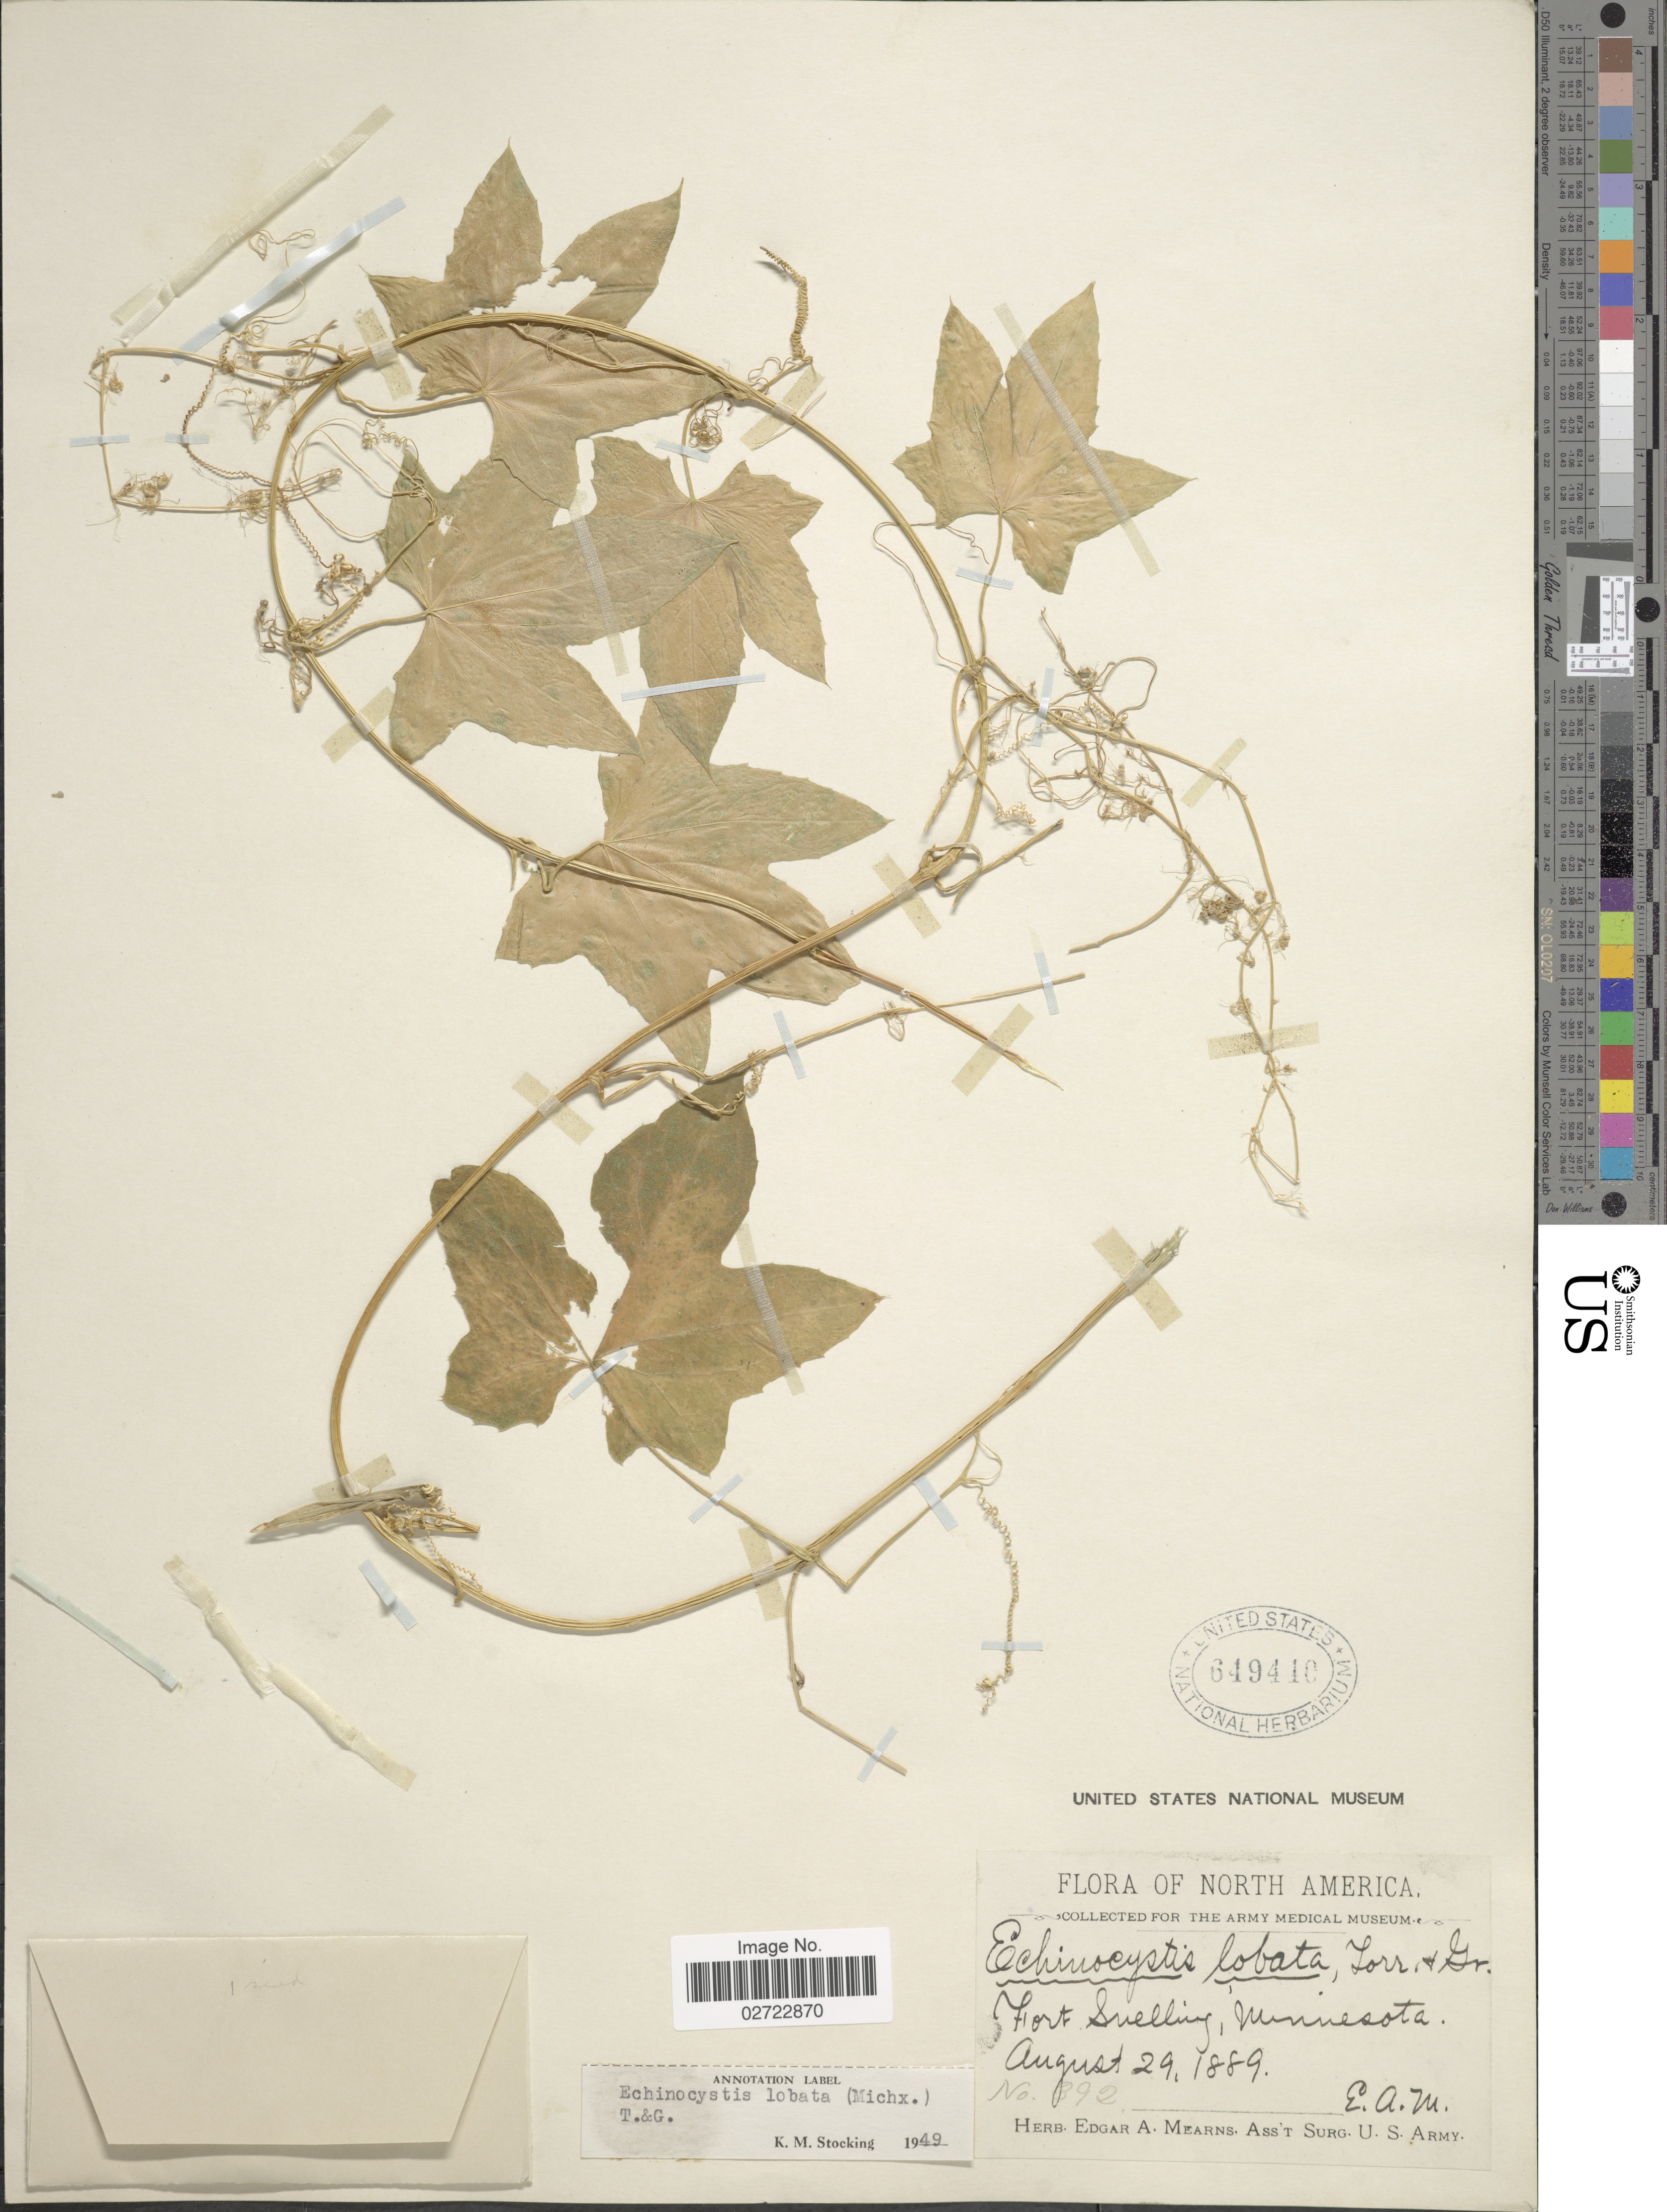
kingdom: Plantae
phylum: Tracheophyta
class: Magnoliopsida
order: Cucurbitales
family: Cucurbitaceae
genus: Echinocystis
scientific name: Echinocystis lobata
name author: (Michx.) Torr. & A. Gray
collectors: E. A. Mearns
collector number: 392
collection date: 1889-08-29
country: United States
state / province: Minnesota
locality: Fort Snelling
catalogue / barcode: US 649410